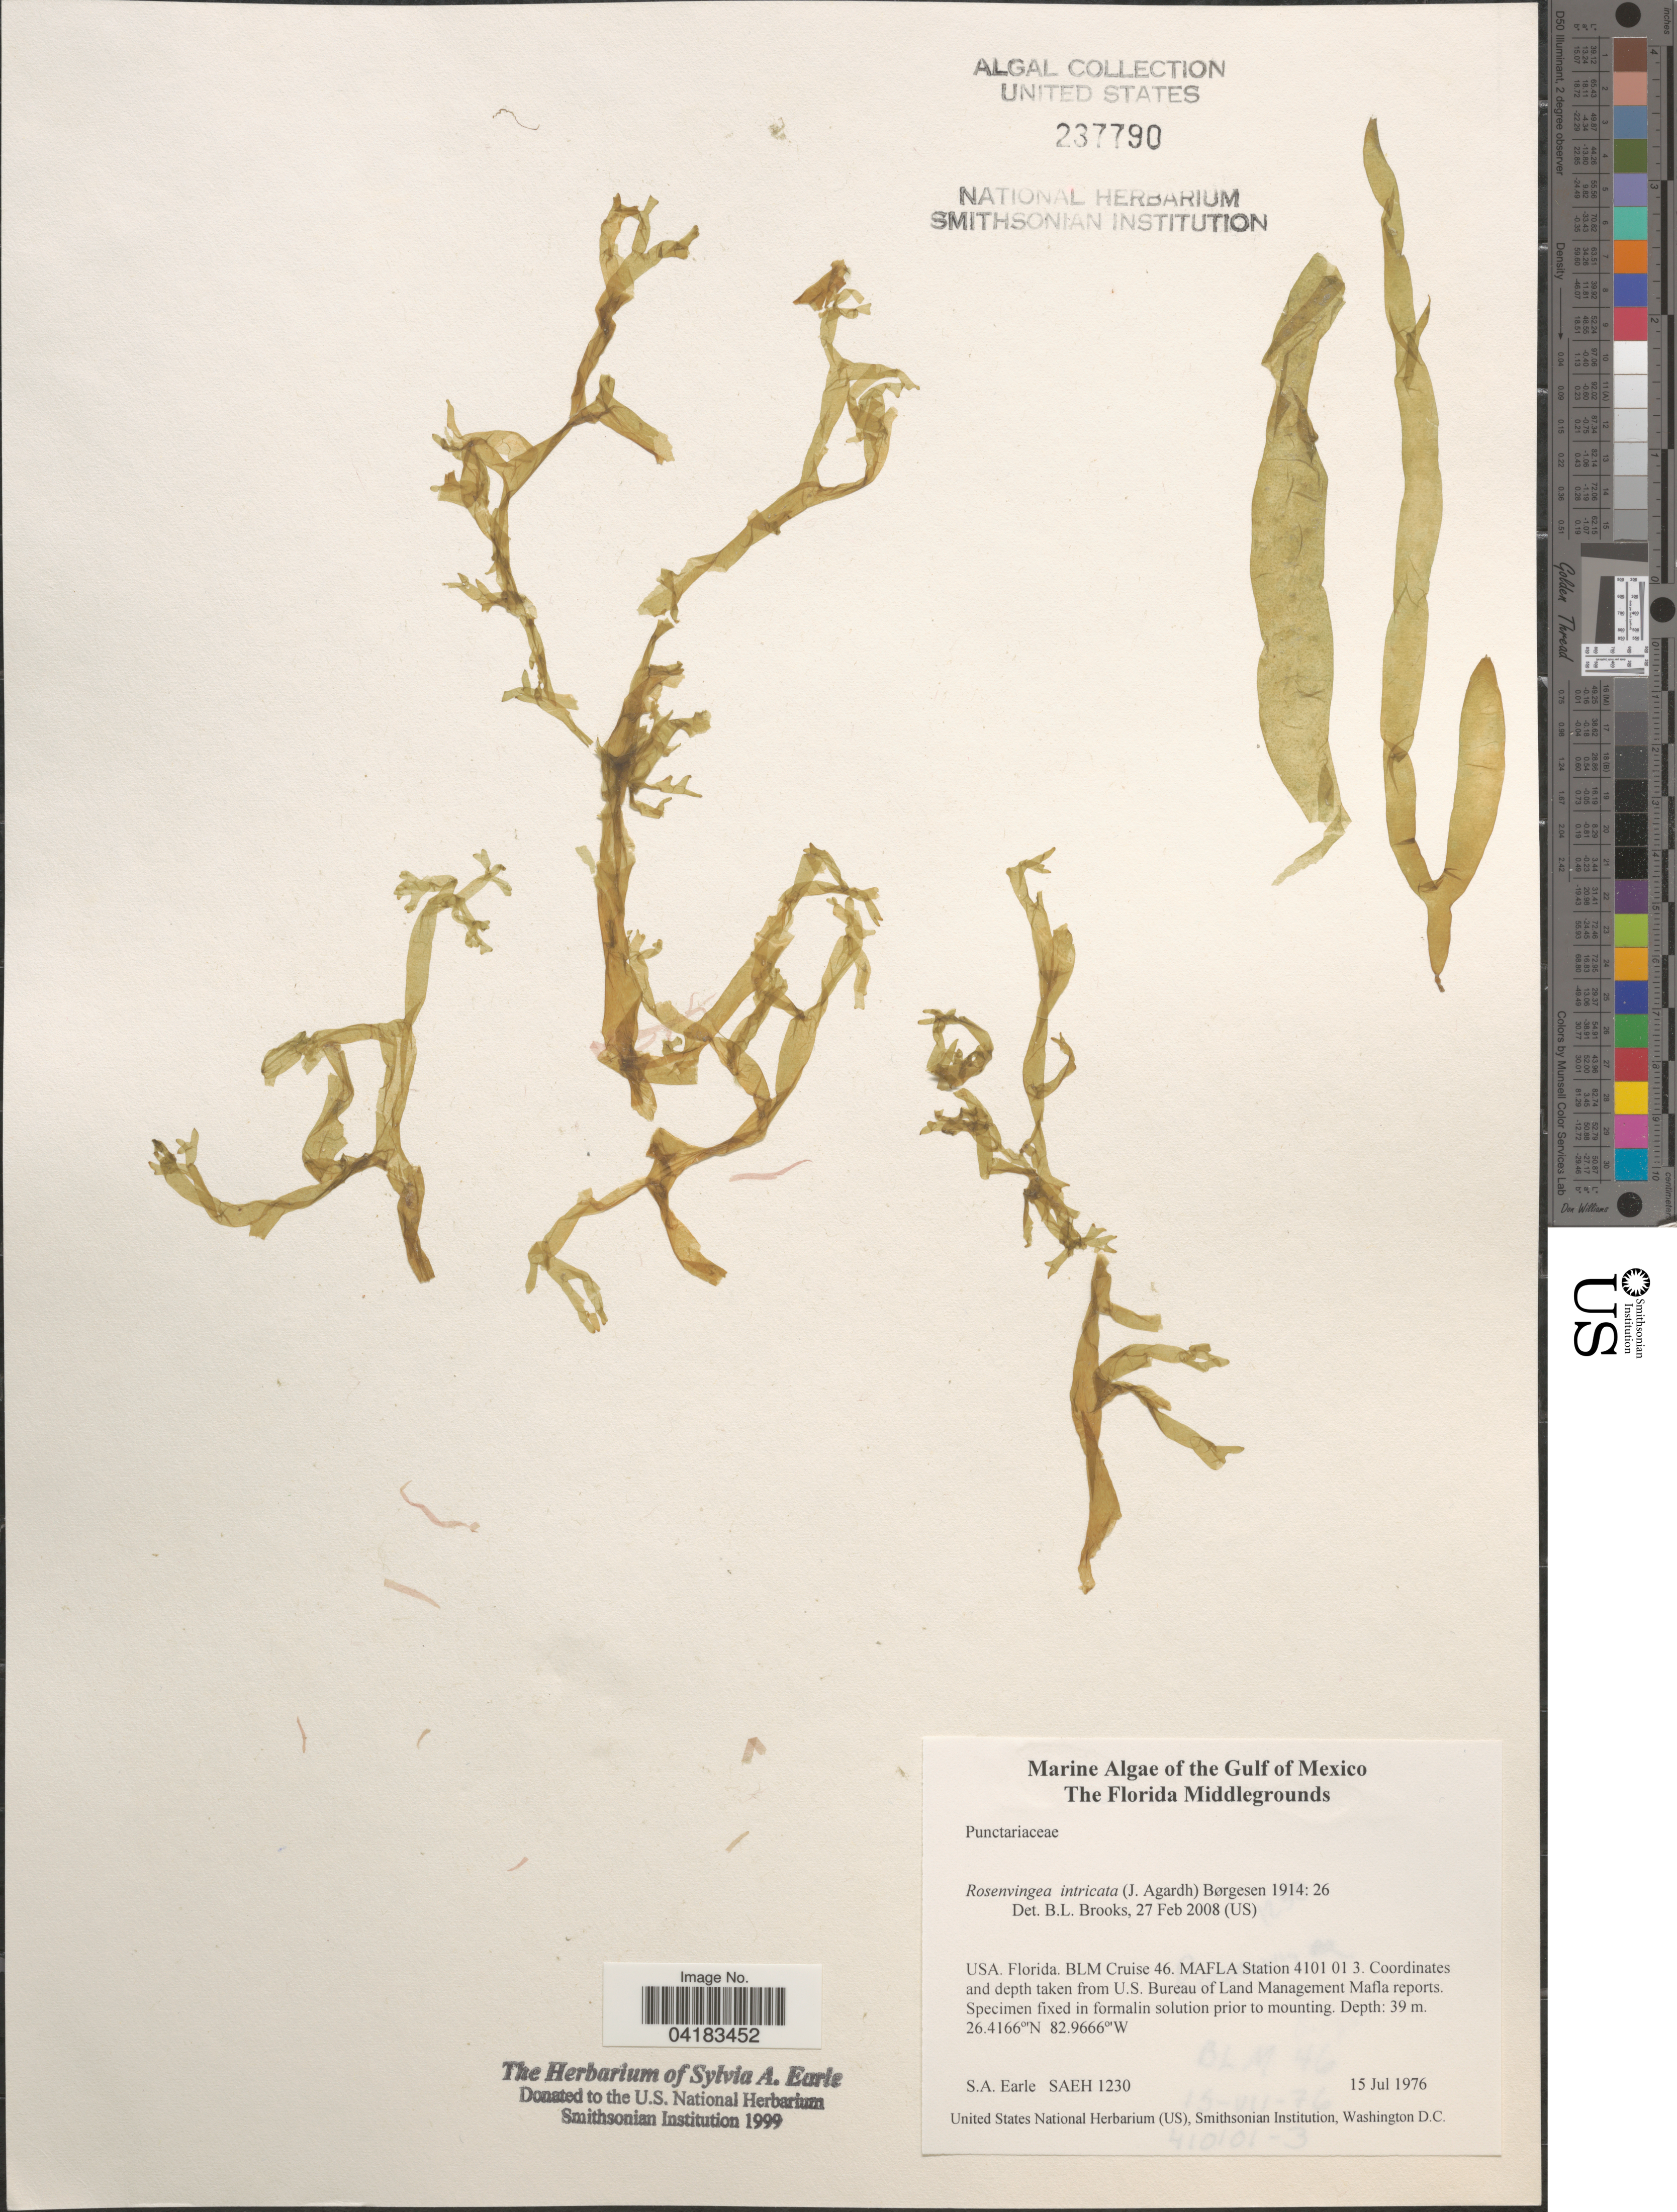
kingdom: Chromista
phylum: Ochrophyta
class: Phaeophyceae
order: Scytosiphonales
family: Scytosiphonaceae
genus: Rosenvingea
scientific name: Rosenvingea endiviifolia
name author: (Martius) M.J. Wynne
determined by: Algae name updating Project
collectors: S. A. Earle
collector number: SAEH1230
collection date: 1976-07-15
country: United States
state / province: Florida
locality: The Gulf of Mexico. The Florida Middlegrounds. BLM Cruise 46. MAFLA Station 4101 01 3.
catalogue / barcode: US 237790